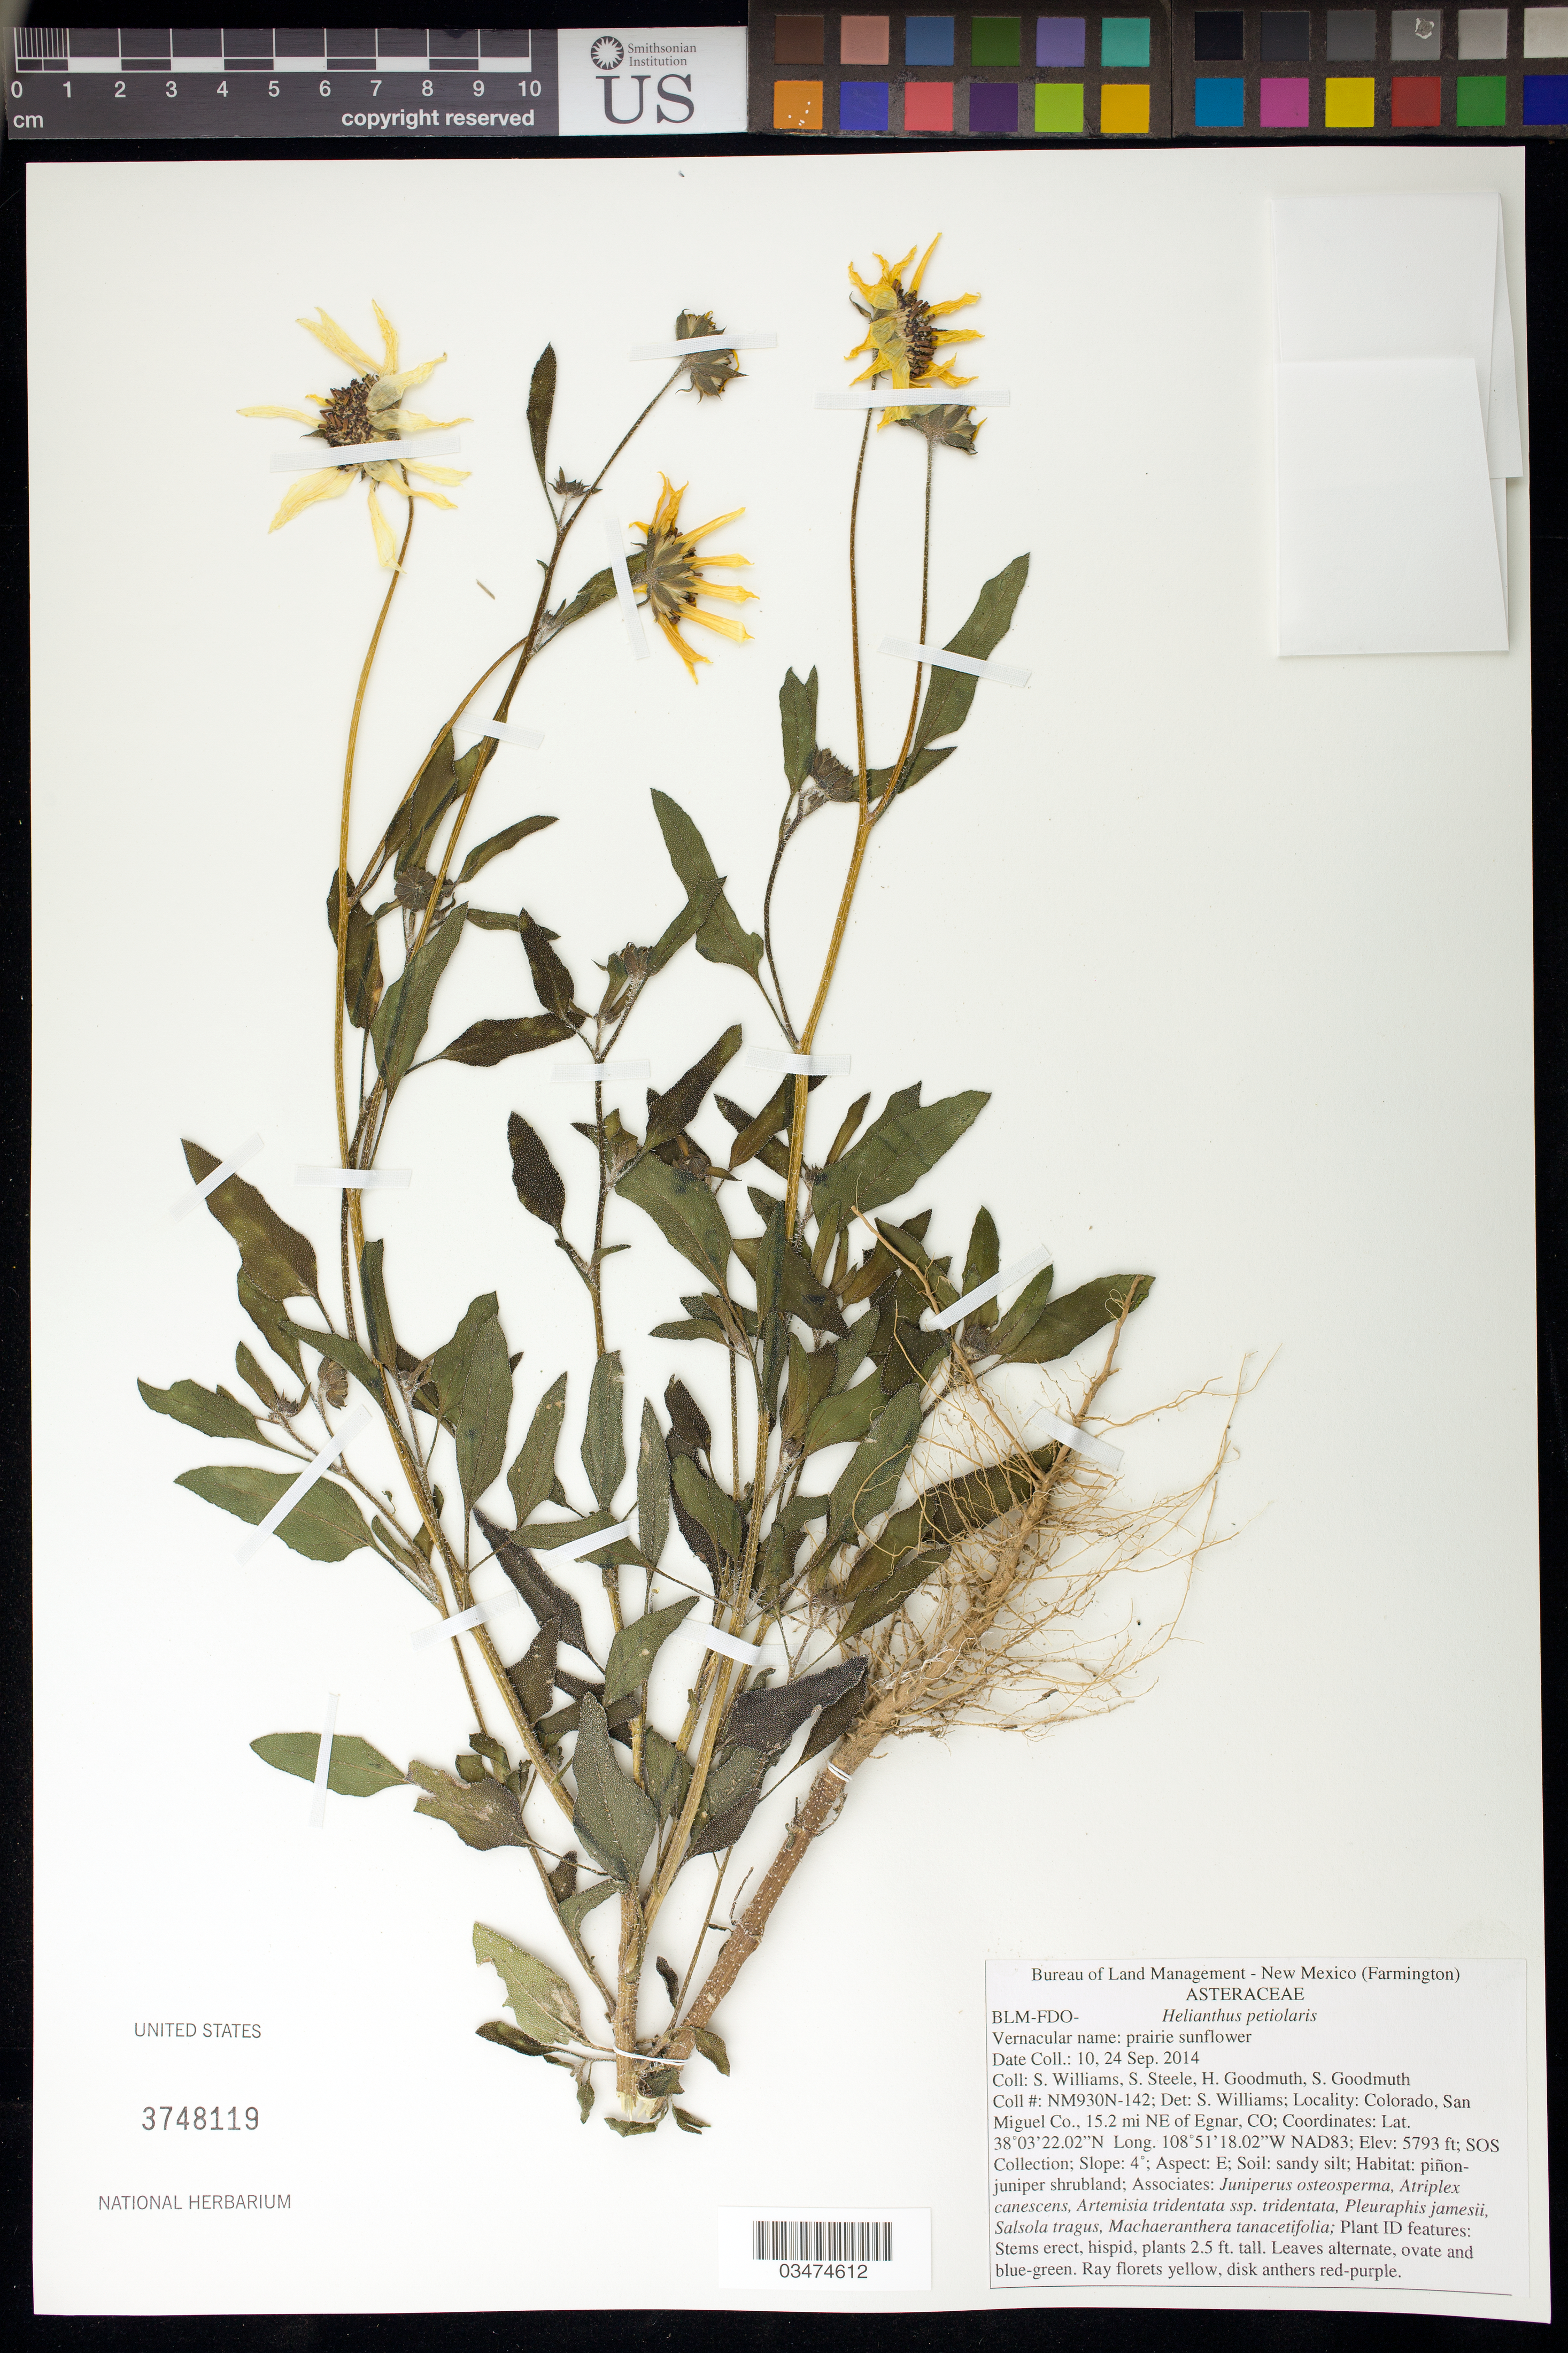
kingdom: Plantae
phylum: Tracheophyta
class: Magnoliopsida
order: Asterales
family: Asteraceae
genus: Helianthus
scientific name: Helianthus petiolaris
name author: Nutt.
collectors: S. Williams, S. Steele, H. Goodmuth & S. Goodmuth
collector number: NM930N-142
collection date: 2014-09-10,2014-09-24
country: United States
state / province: Colorado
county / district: San Miguel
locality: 15.2 mi. NE of Egnar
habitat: Sandy silt. Shrubland.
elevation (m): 1766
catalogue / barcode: US 3748119